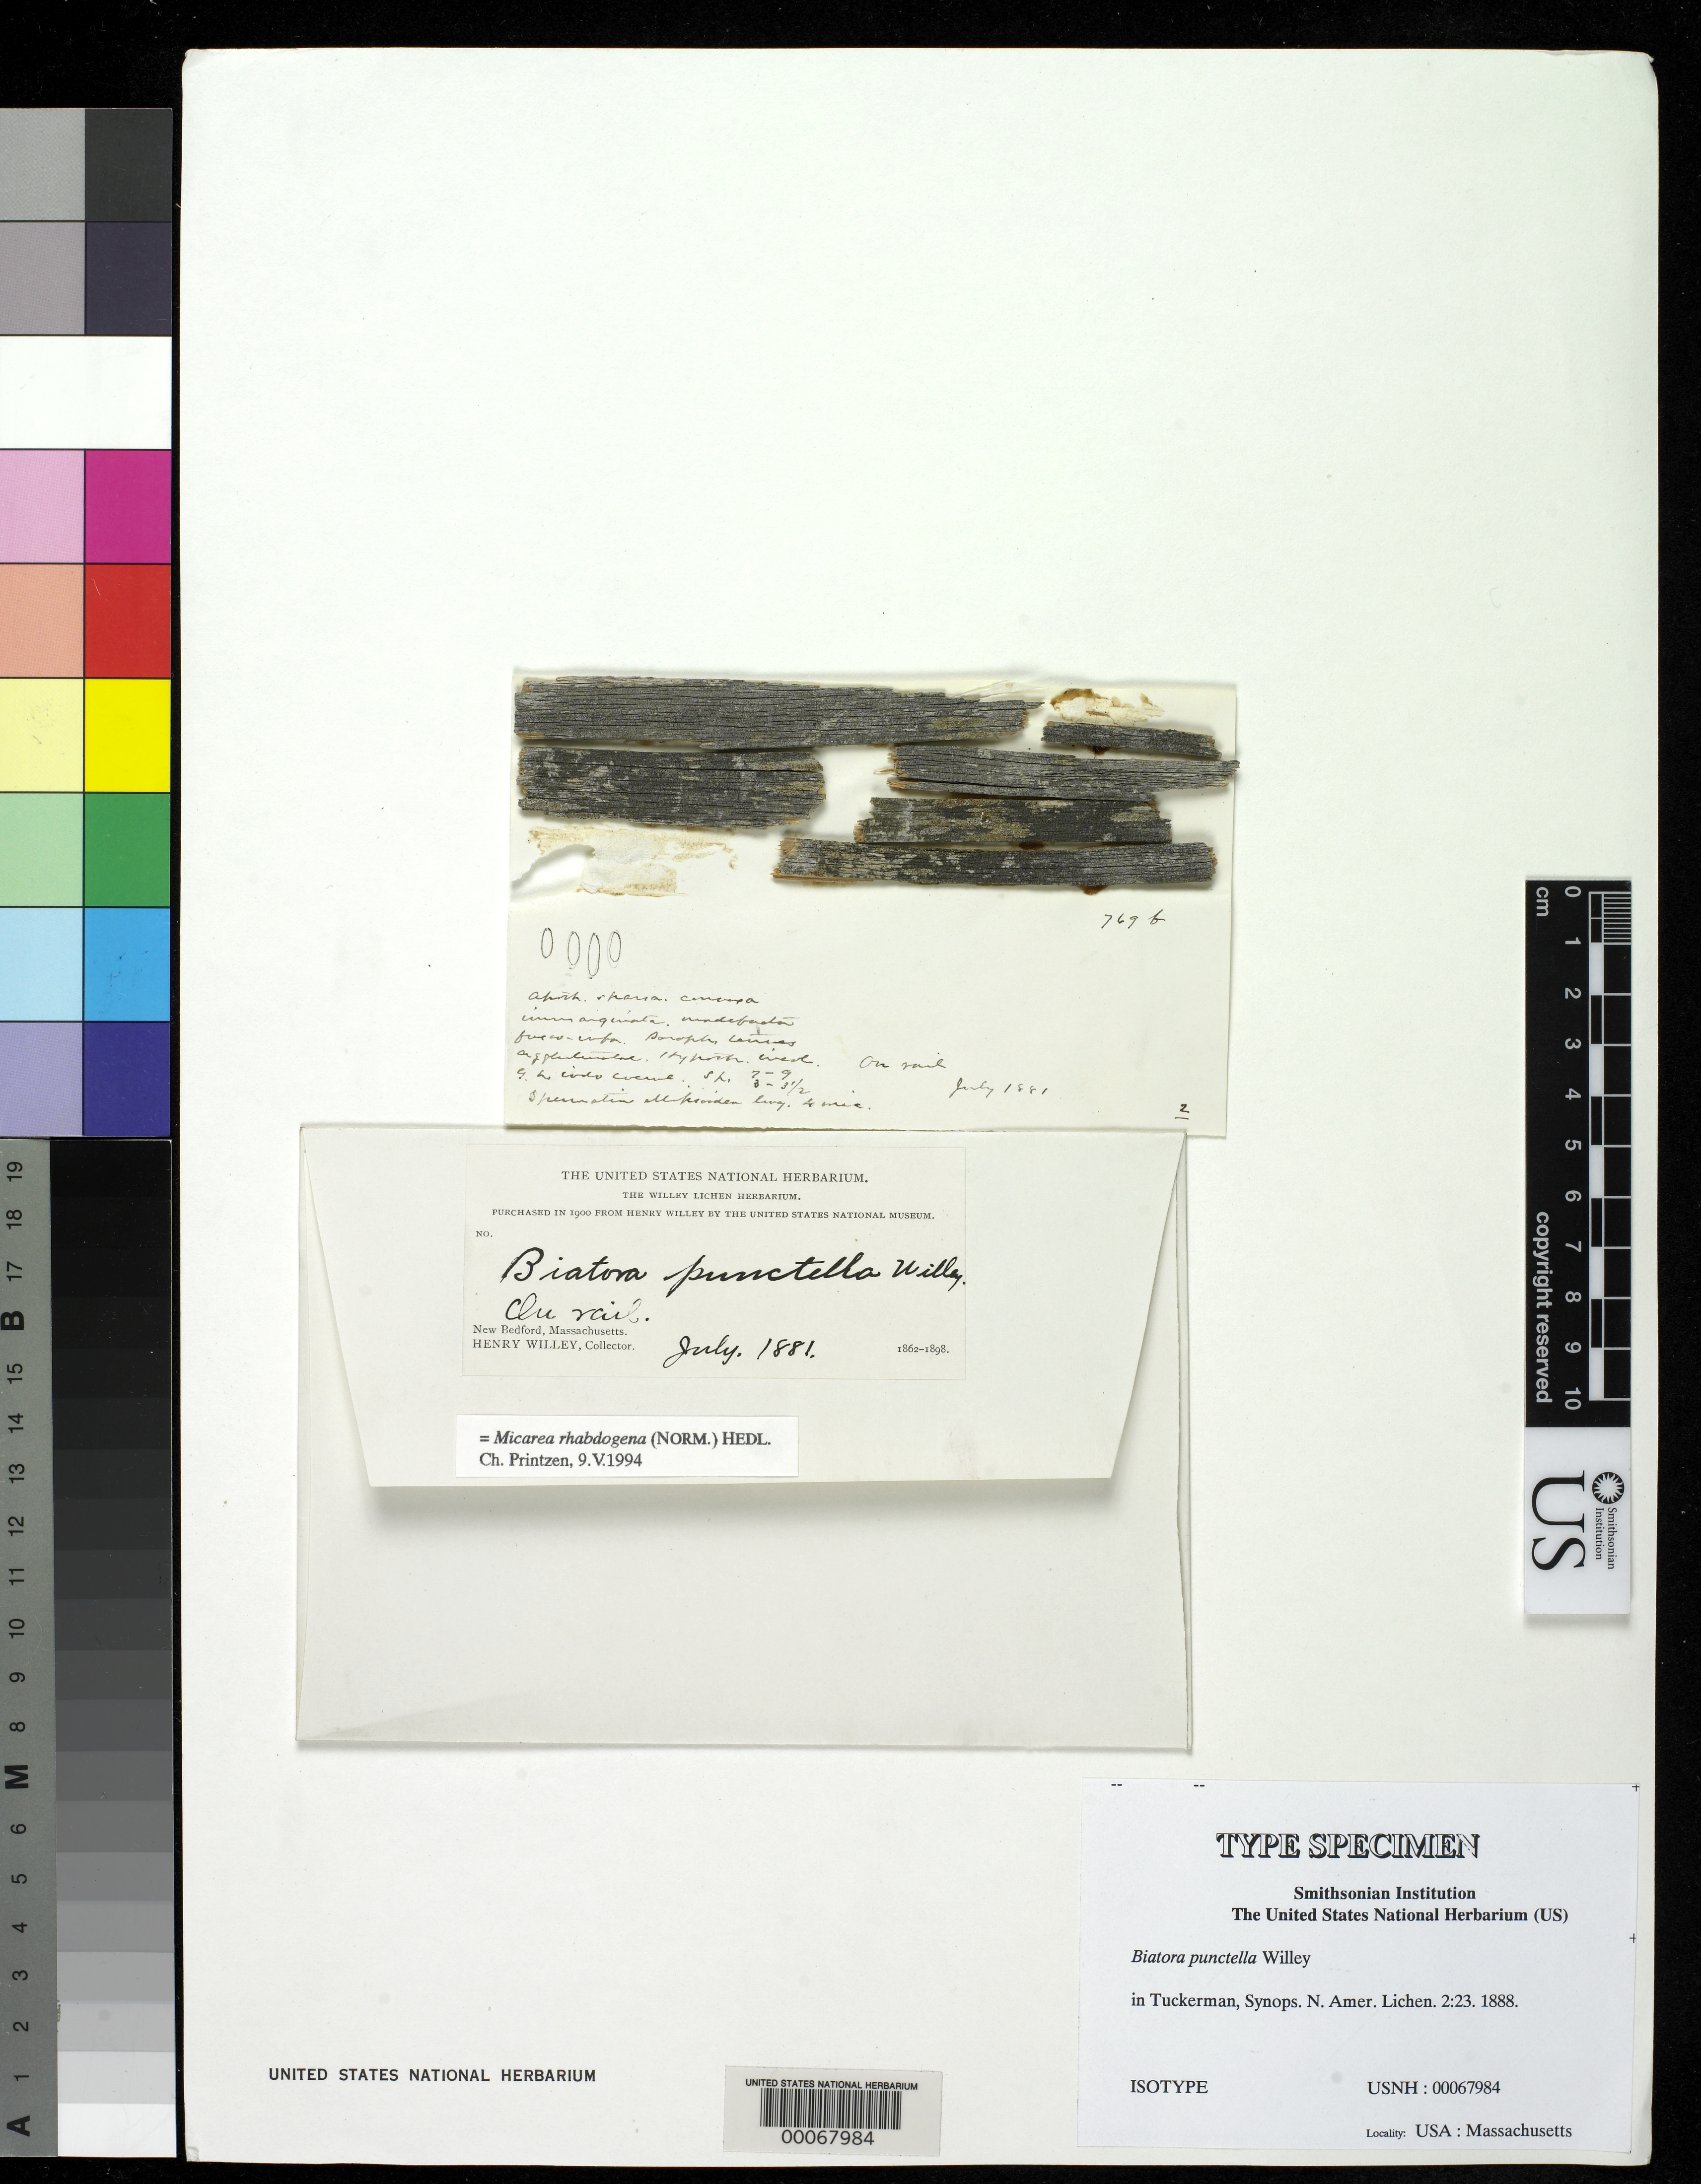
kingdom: Fungi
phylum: Ascomycota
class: Lecanoromycetes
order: Lecanorales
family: Ramalinaceae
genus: Biatora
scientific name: Biatora punctella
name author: Willey in Tuck.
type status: Isotype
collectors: H. Willey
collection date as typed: Jul 1881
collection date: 1881-07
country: United States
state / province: Massachusetts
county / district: Bristol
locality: New Bedford.